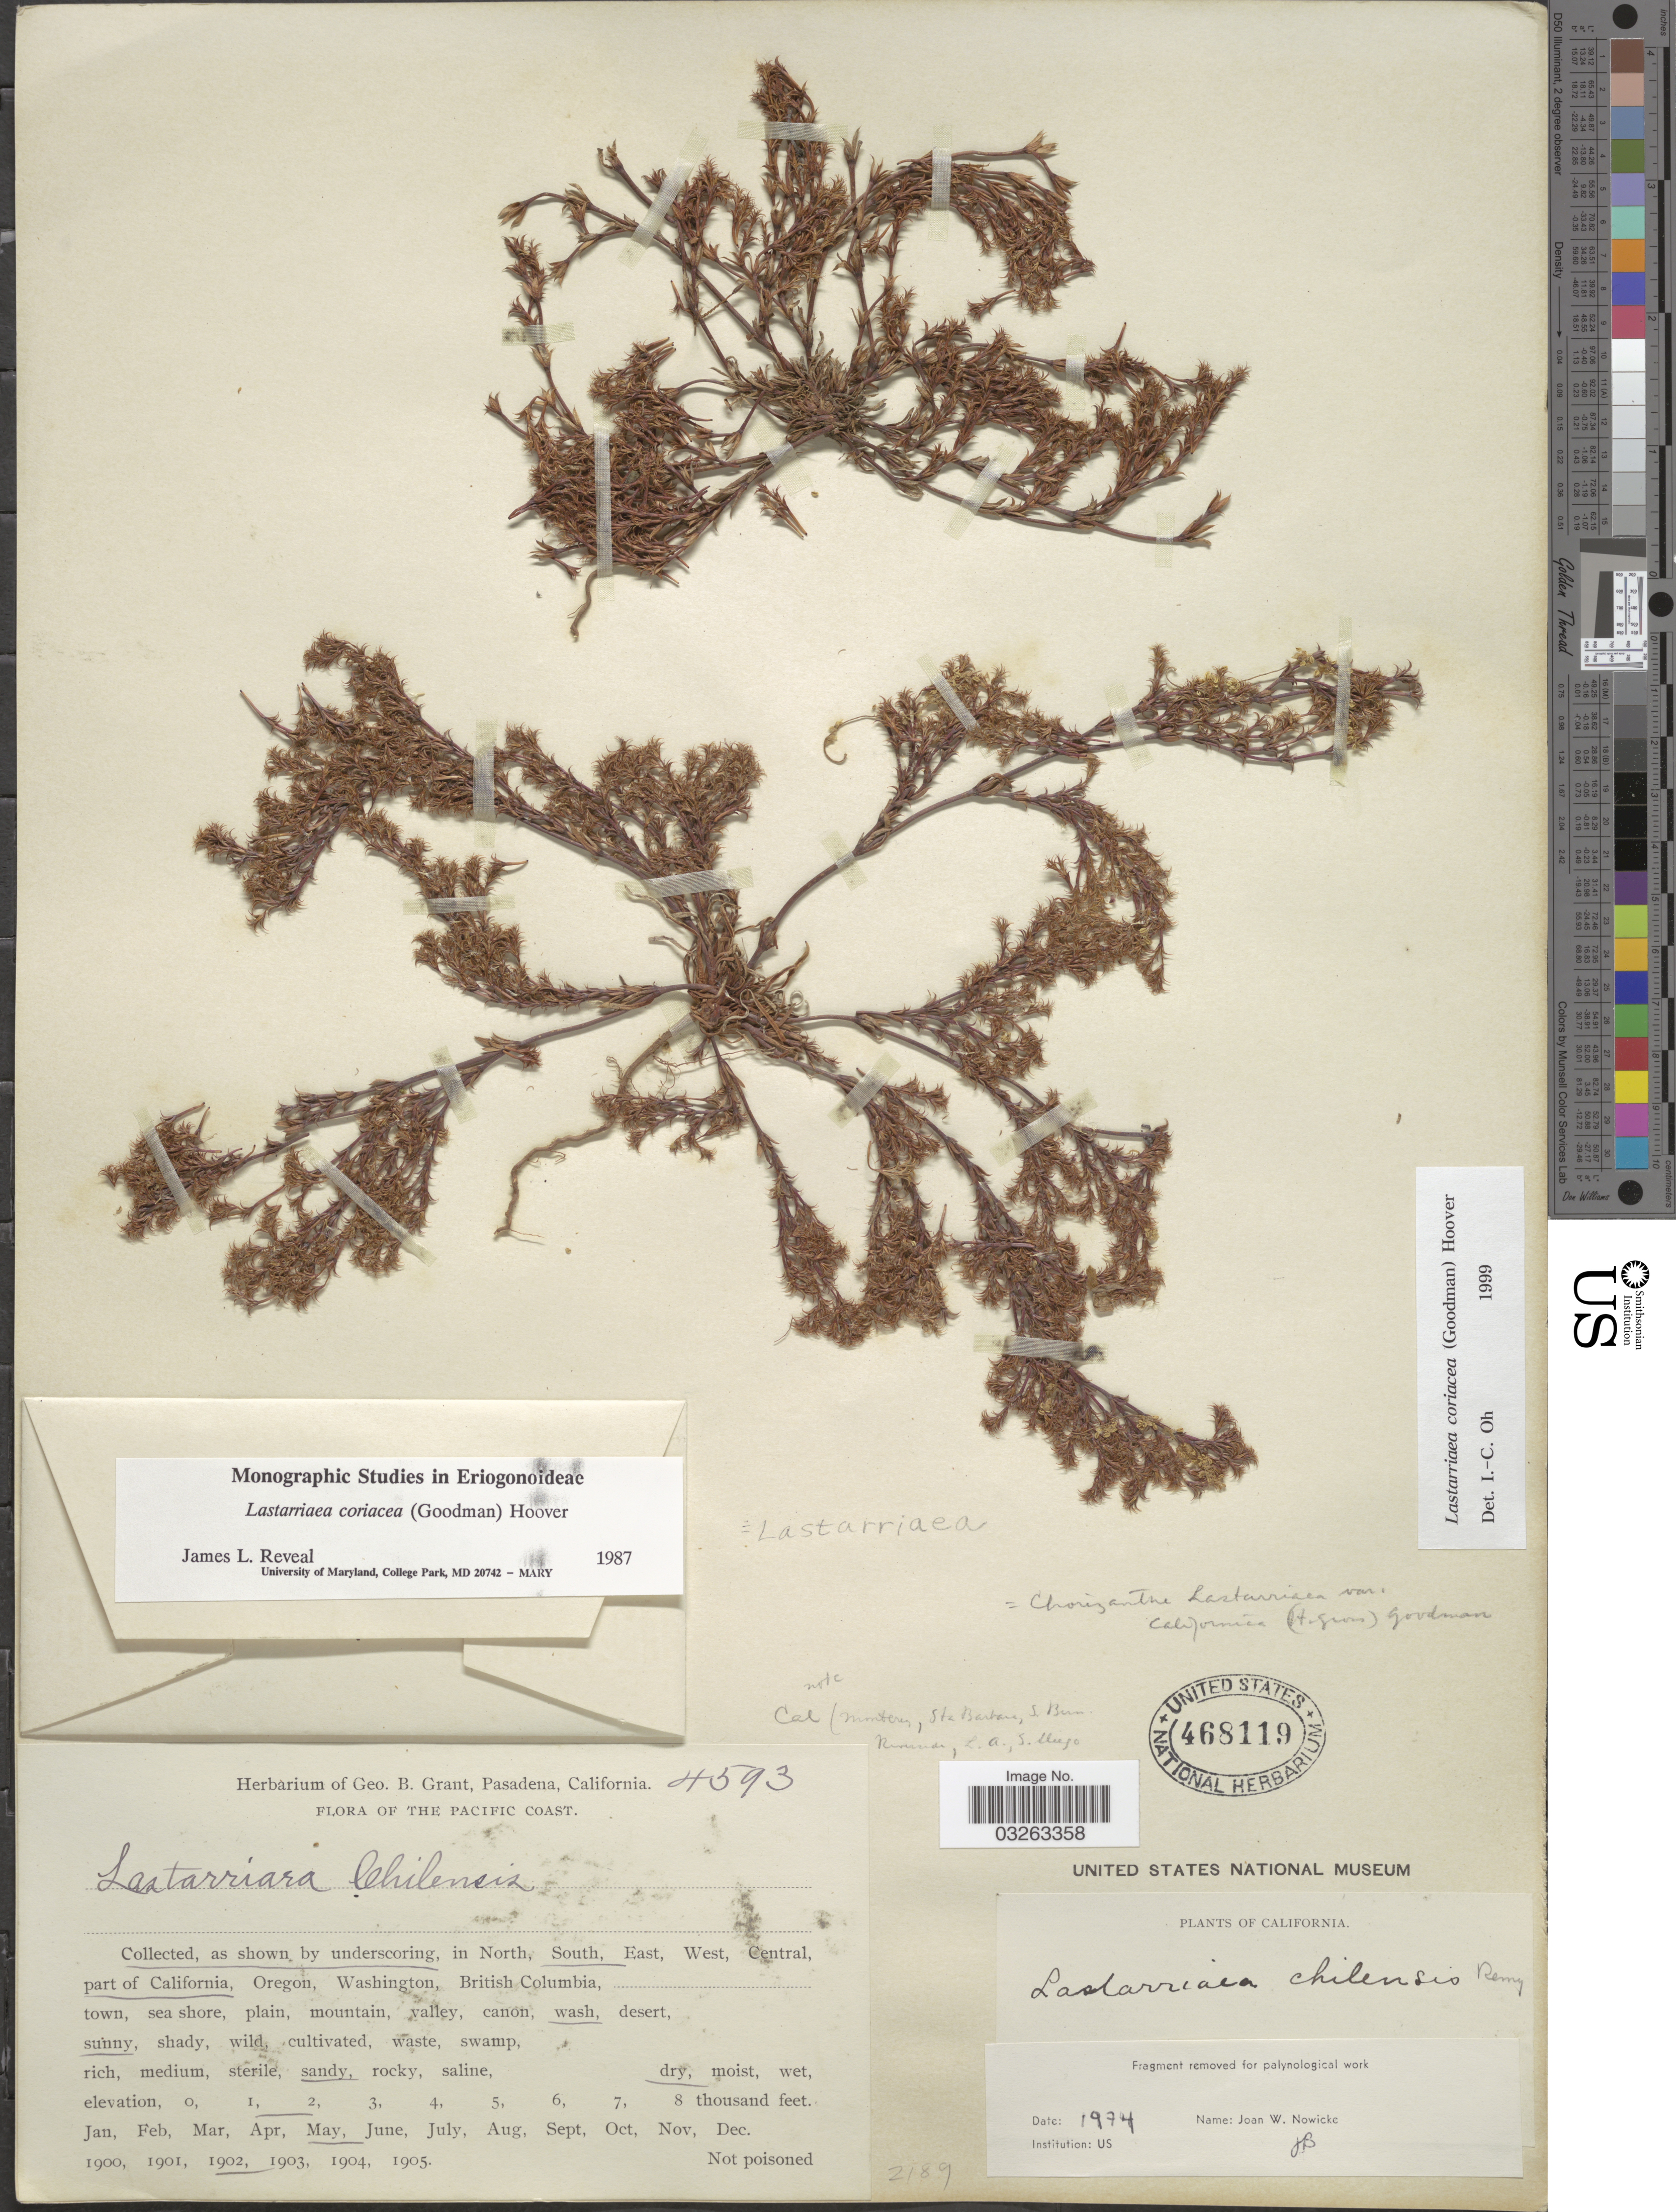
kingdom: Plantae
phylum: Tracheophyta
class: Magnoliopsida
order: Caryophyllales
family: Polygonaceae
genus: Lastarriaea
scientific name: Lastarriaea coriacea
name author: (Goodman) Hoover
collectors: ex herb. Geo. B. Grant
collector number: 4593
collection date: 1902-05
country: United States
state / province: California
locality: The Pacific Coast. South part of California.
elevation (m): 305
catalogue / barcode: US 468119